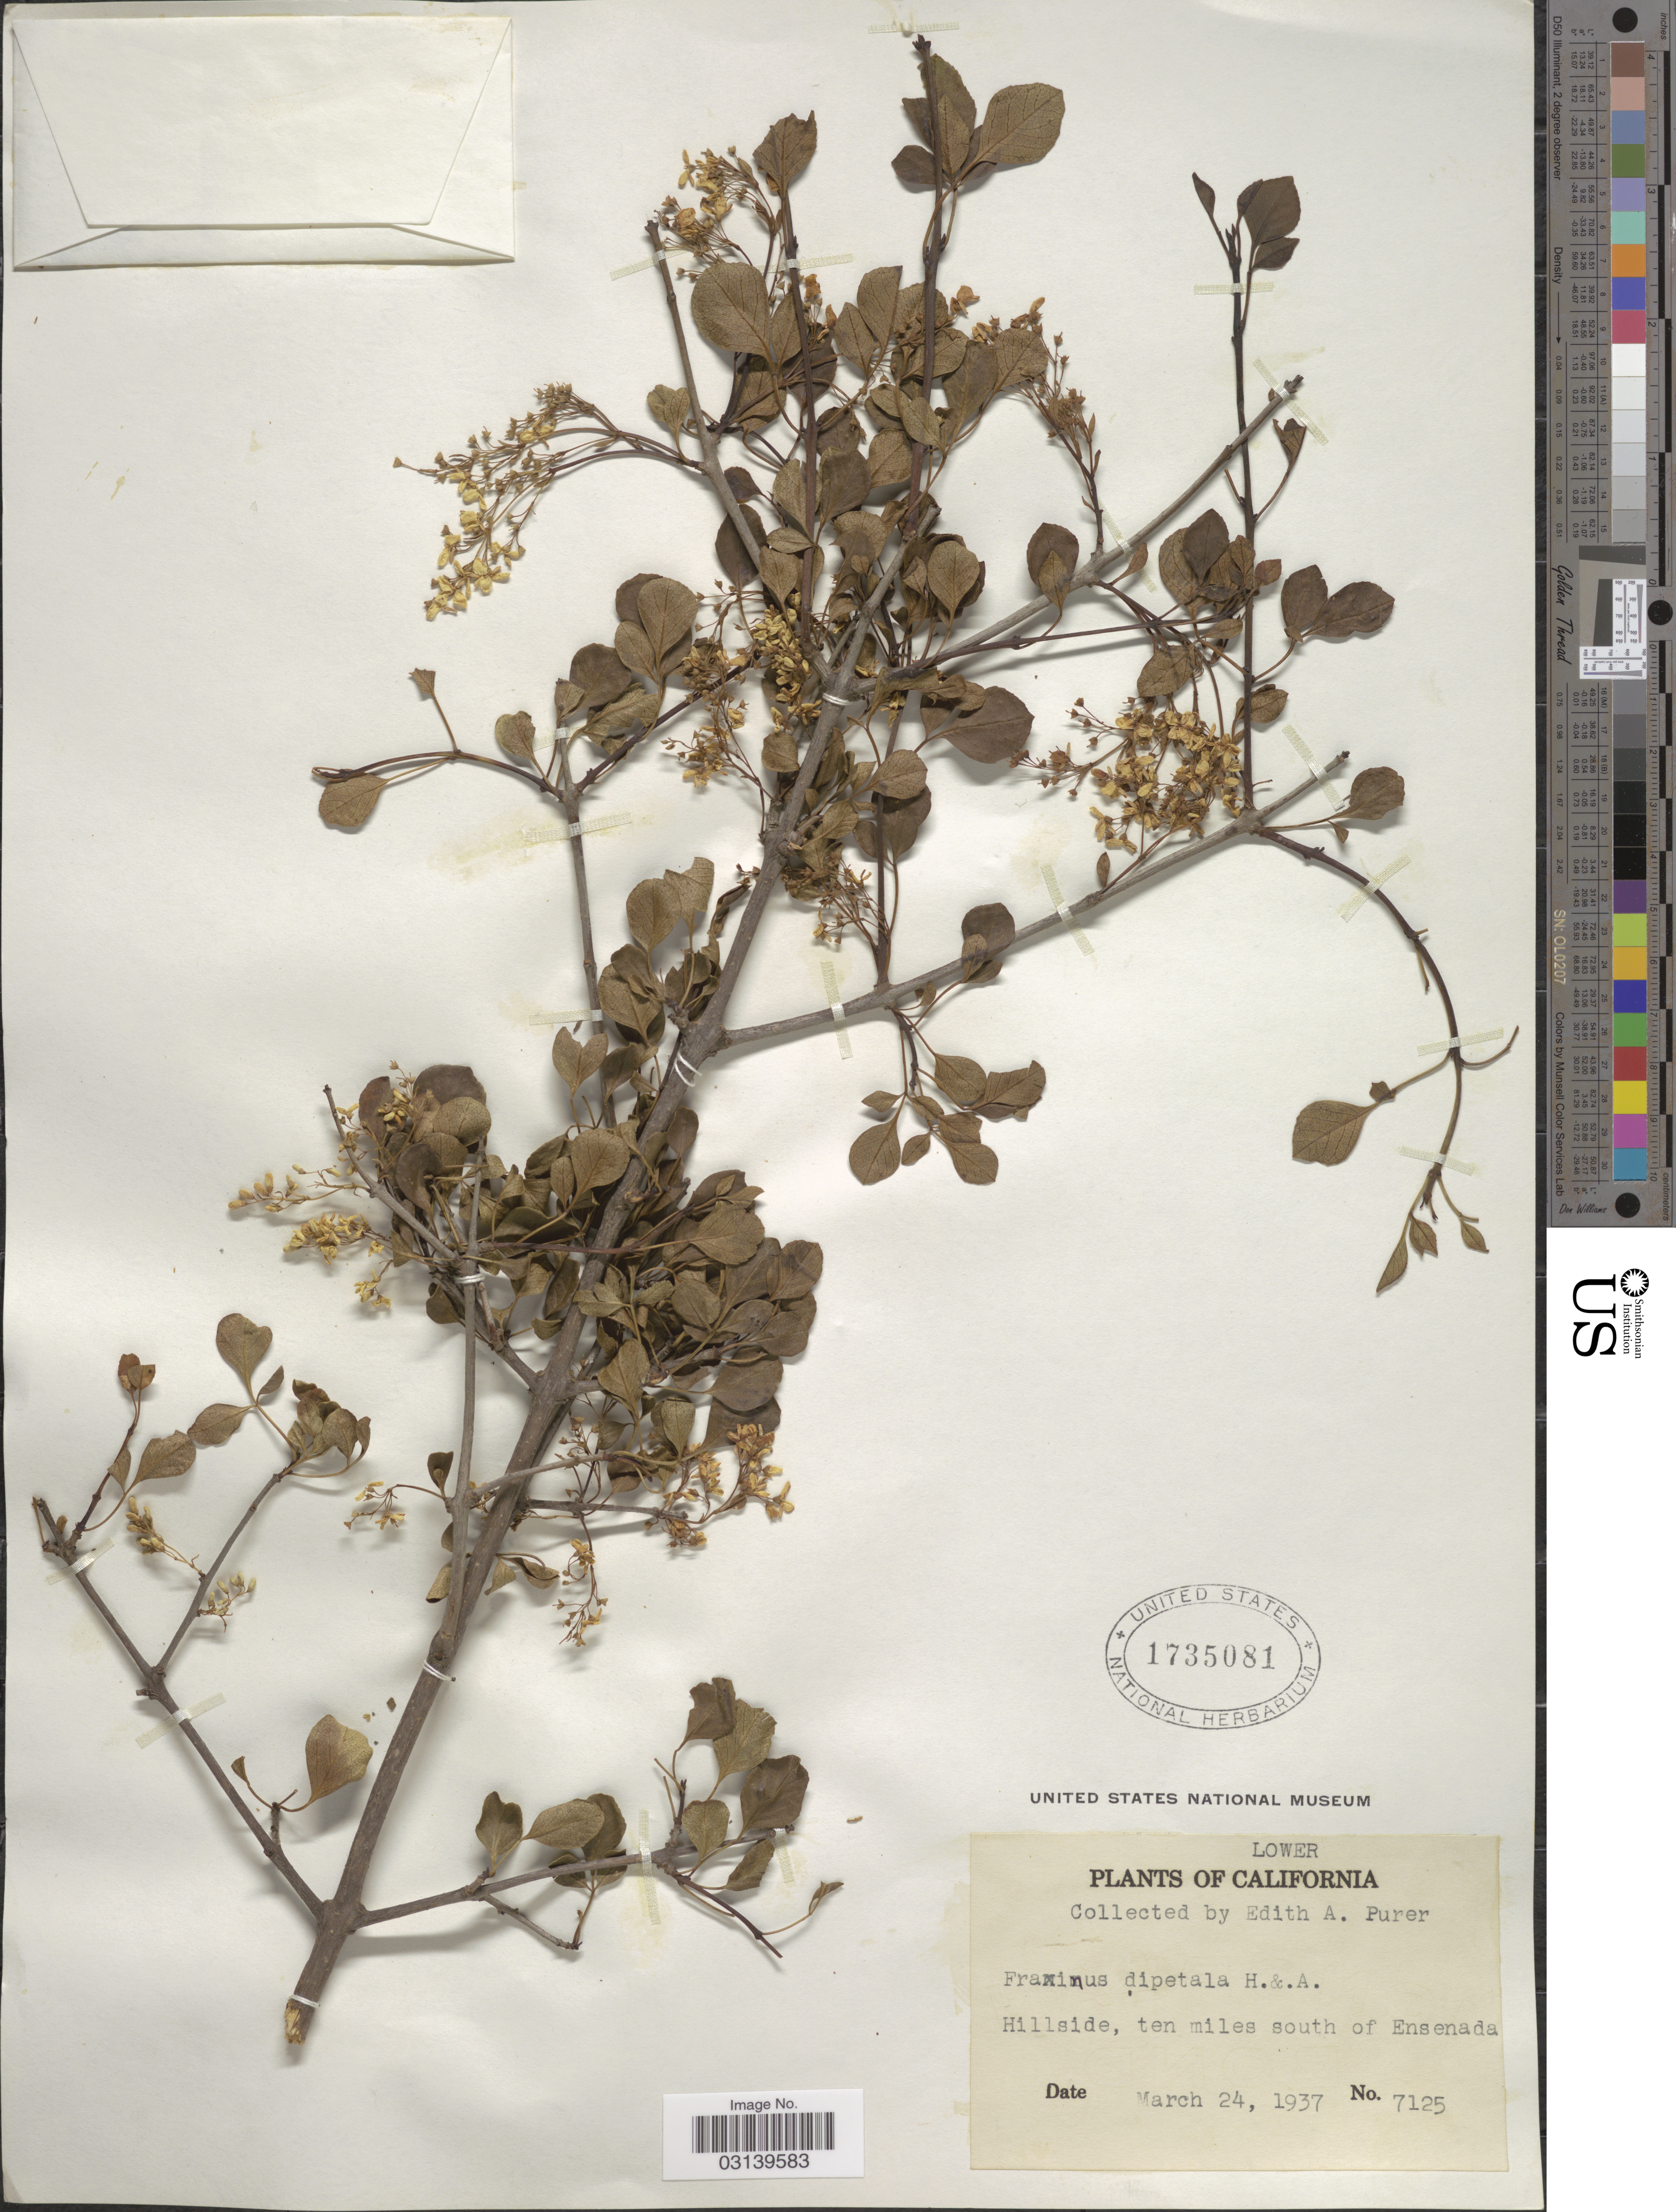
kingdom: Plantae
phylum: Tracheophyta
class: Magnoliopsida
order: Lamiales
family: Oleaceae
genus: Fraxinus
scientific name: Fraxinus dipetala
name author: Hook. & Arn.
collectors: E. Purer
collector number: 7125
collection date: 1937-03-24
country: Mexico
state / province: Baja California Norte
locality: Lower Califormia, Hillside, ten miles south of Ensenada.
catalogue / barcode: US 1735081